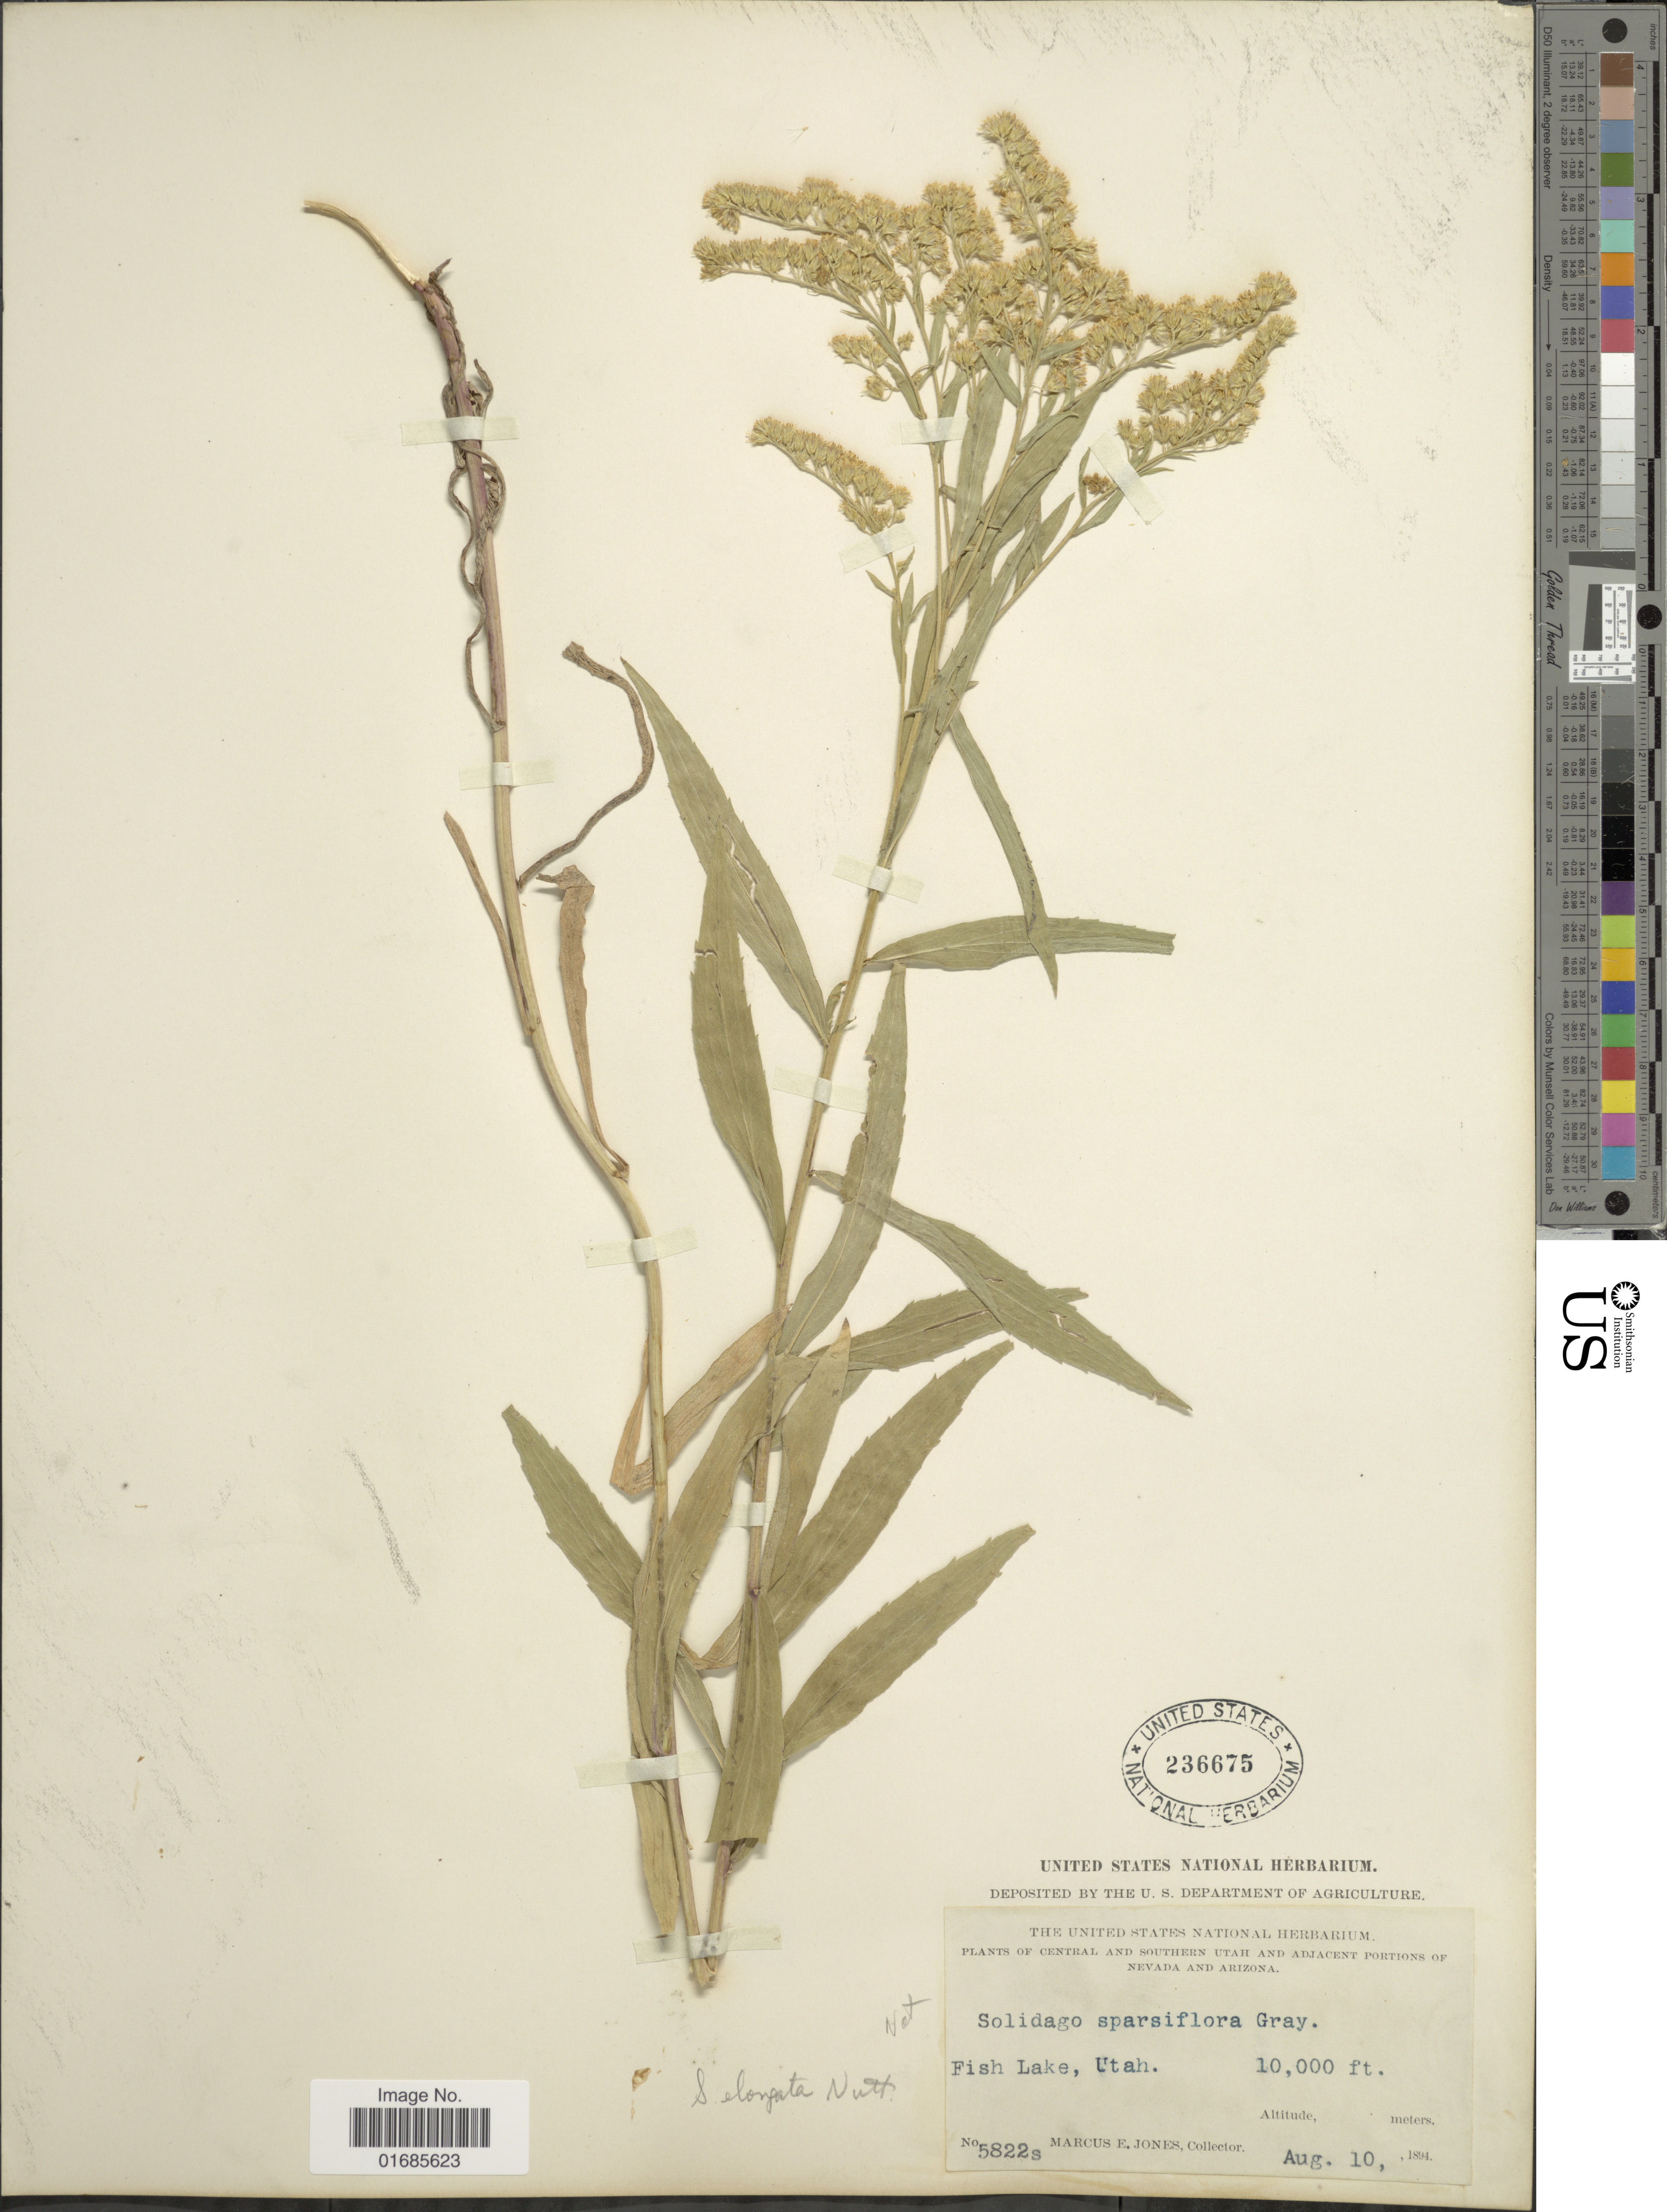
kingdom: Plantae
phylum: Tracheophyta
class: Magnoliopsida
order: Asterales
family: Asteraceae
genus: Solidago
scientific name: Solidago canadensis var. salebrosa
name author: (Piper) M.E. Jones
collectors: M. E. Jones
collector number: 5822s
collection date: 1894-08-10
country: United States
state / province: Utah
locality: Fish Lake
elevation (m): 3048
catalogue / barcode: US 236675